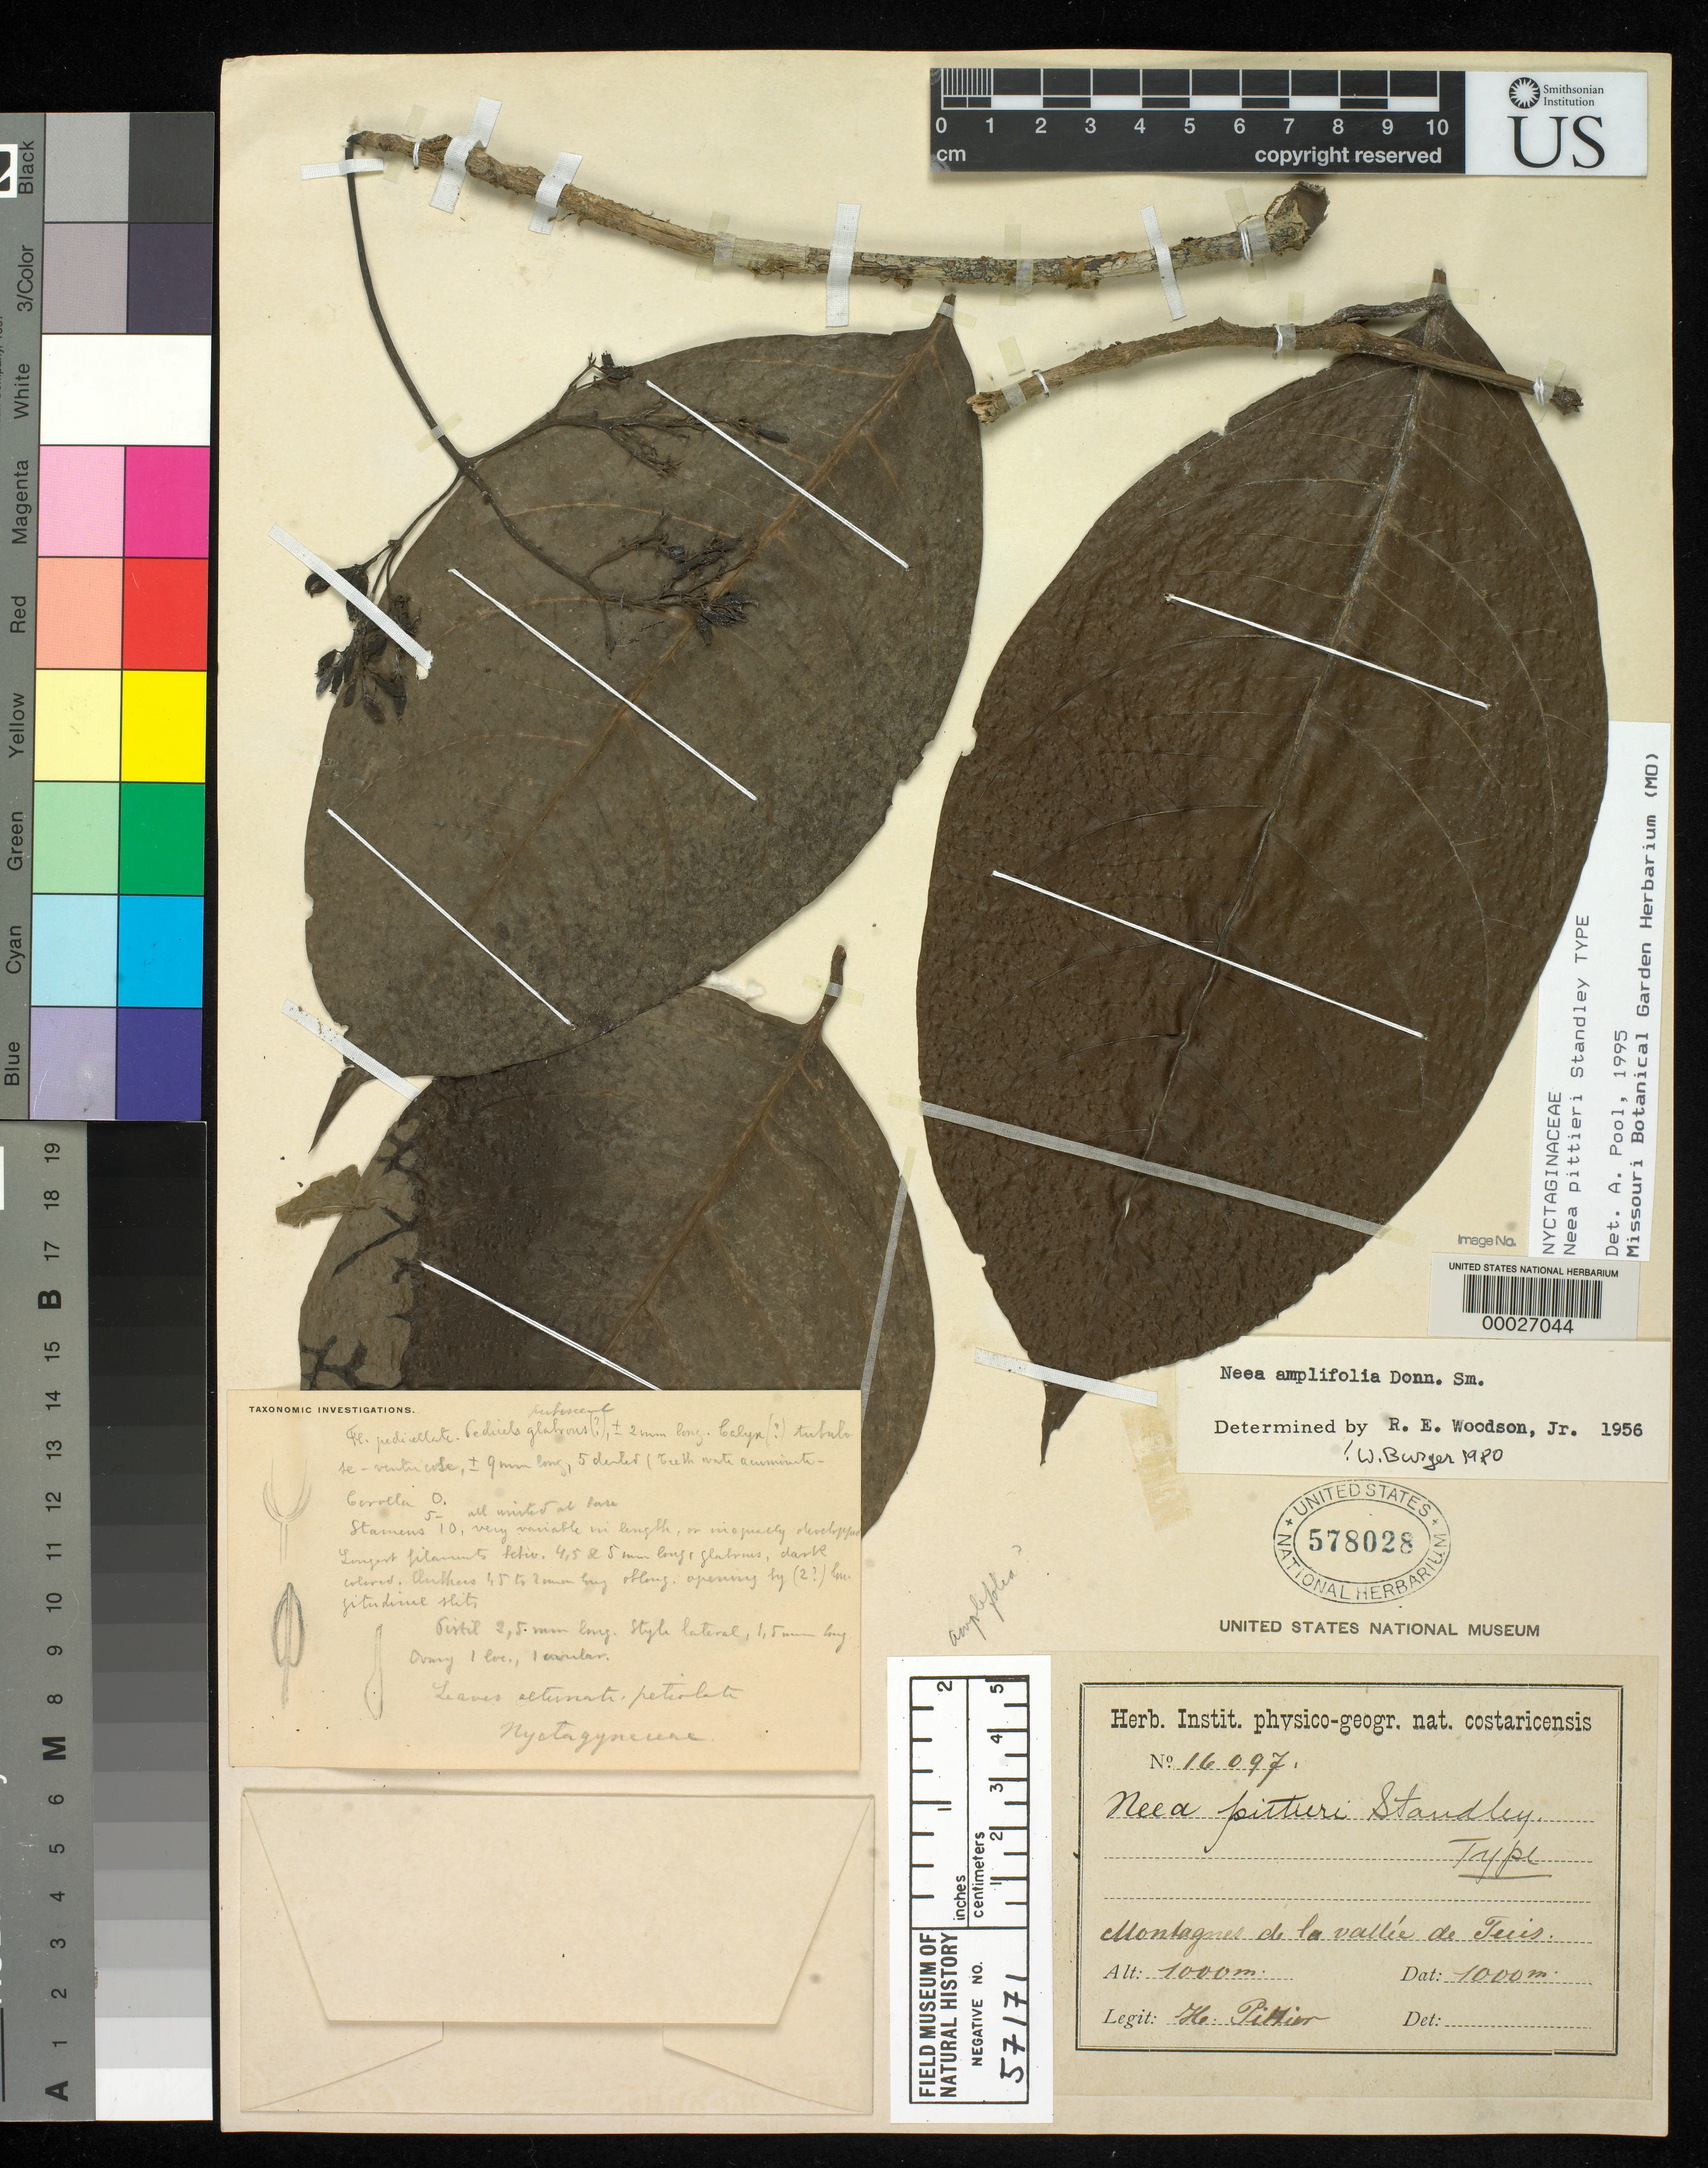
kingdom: Plantae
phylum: Tracheophyta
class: Magnoliopsida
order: Caryophyllales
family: Nyctaginaceae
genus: Neea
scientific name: Neea pittieri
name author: Standl.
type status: Holotype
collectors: H. F. Pittier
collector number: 16097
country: Costa Rica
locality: Montagnes de la Valley de Tuis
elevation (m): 1000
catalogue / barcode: US 578028